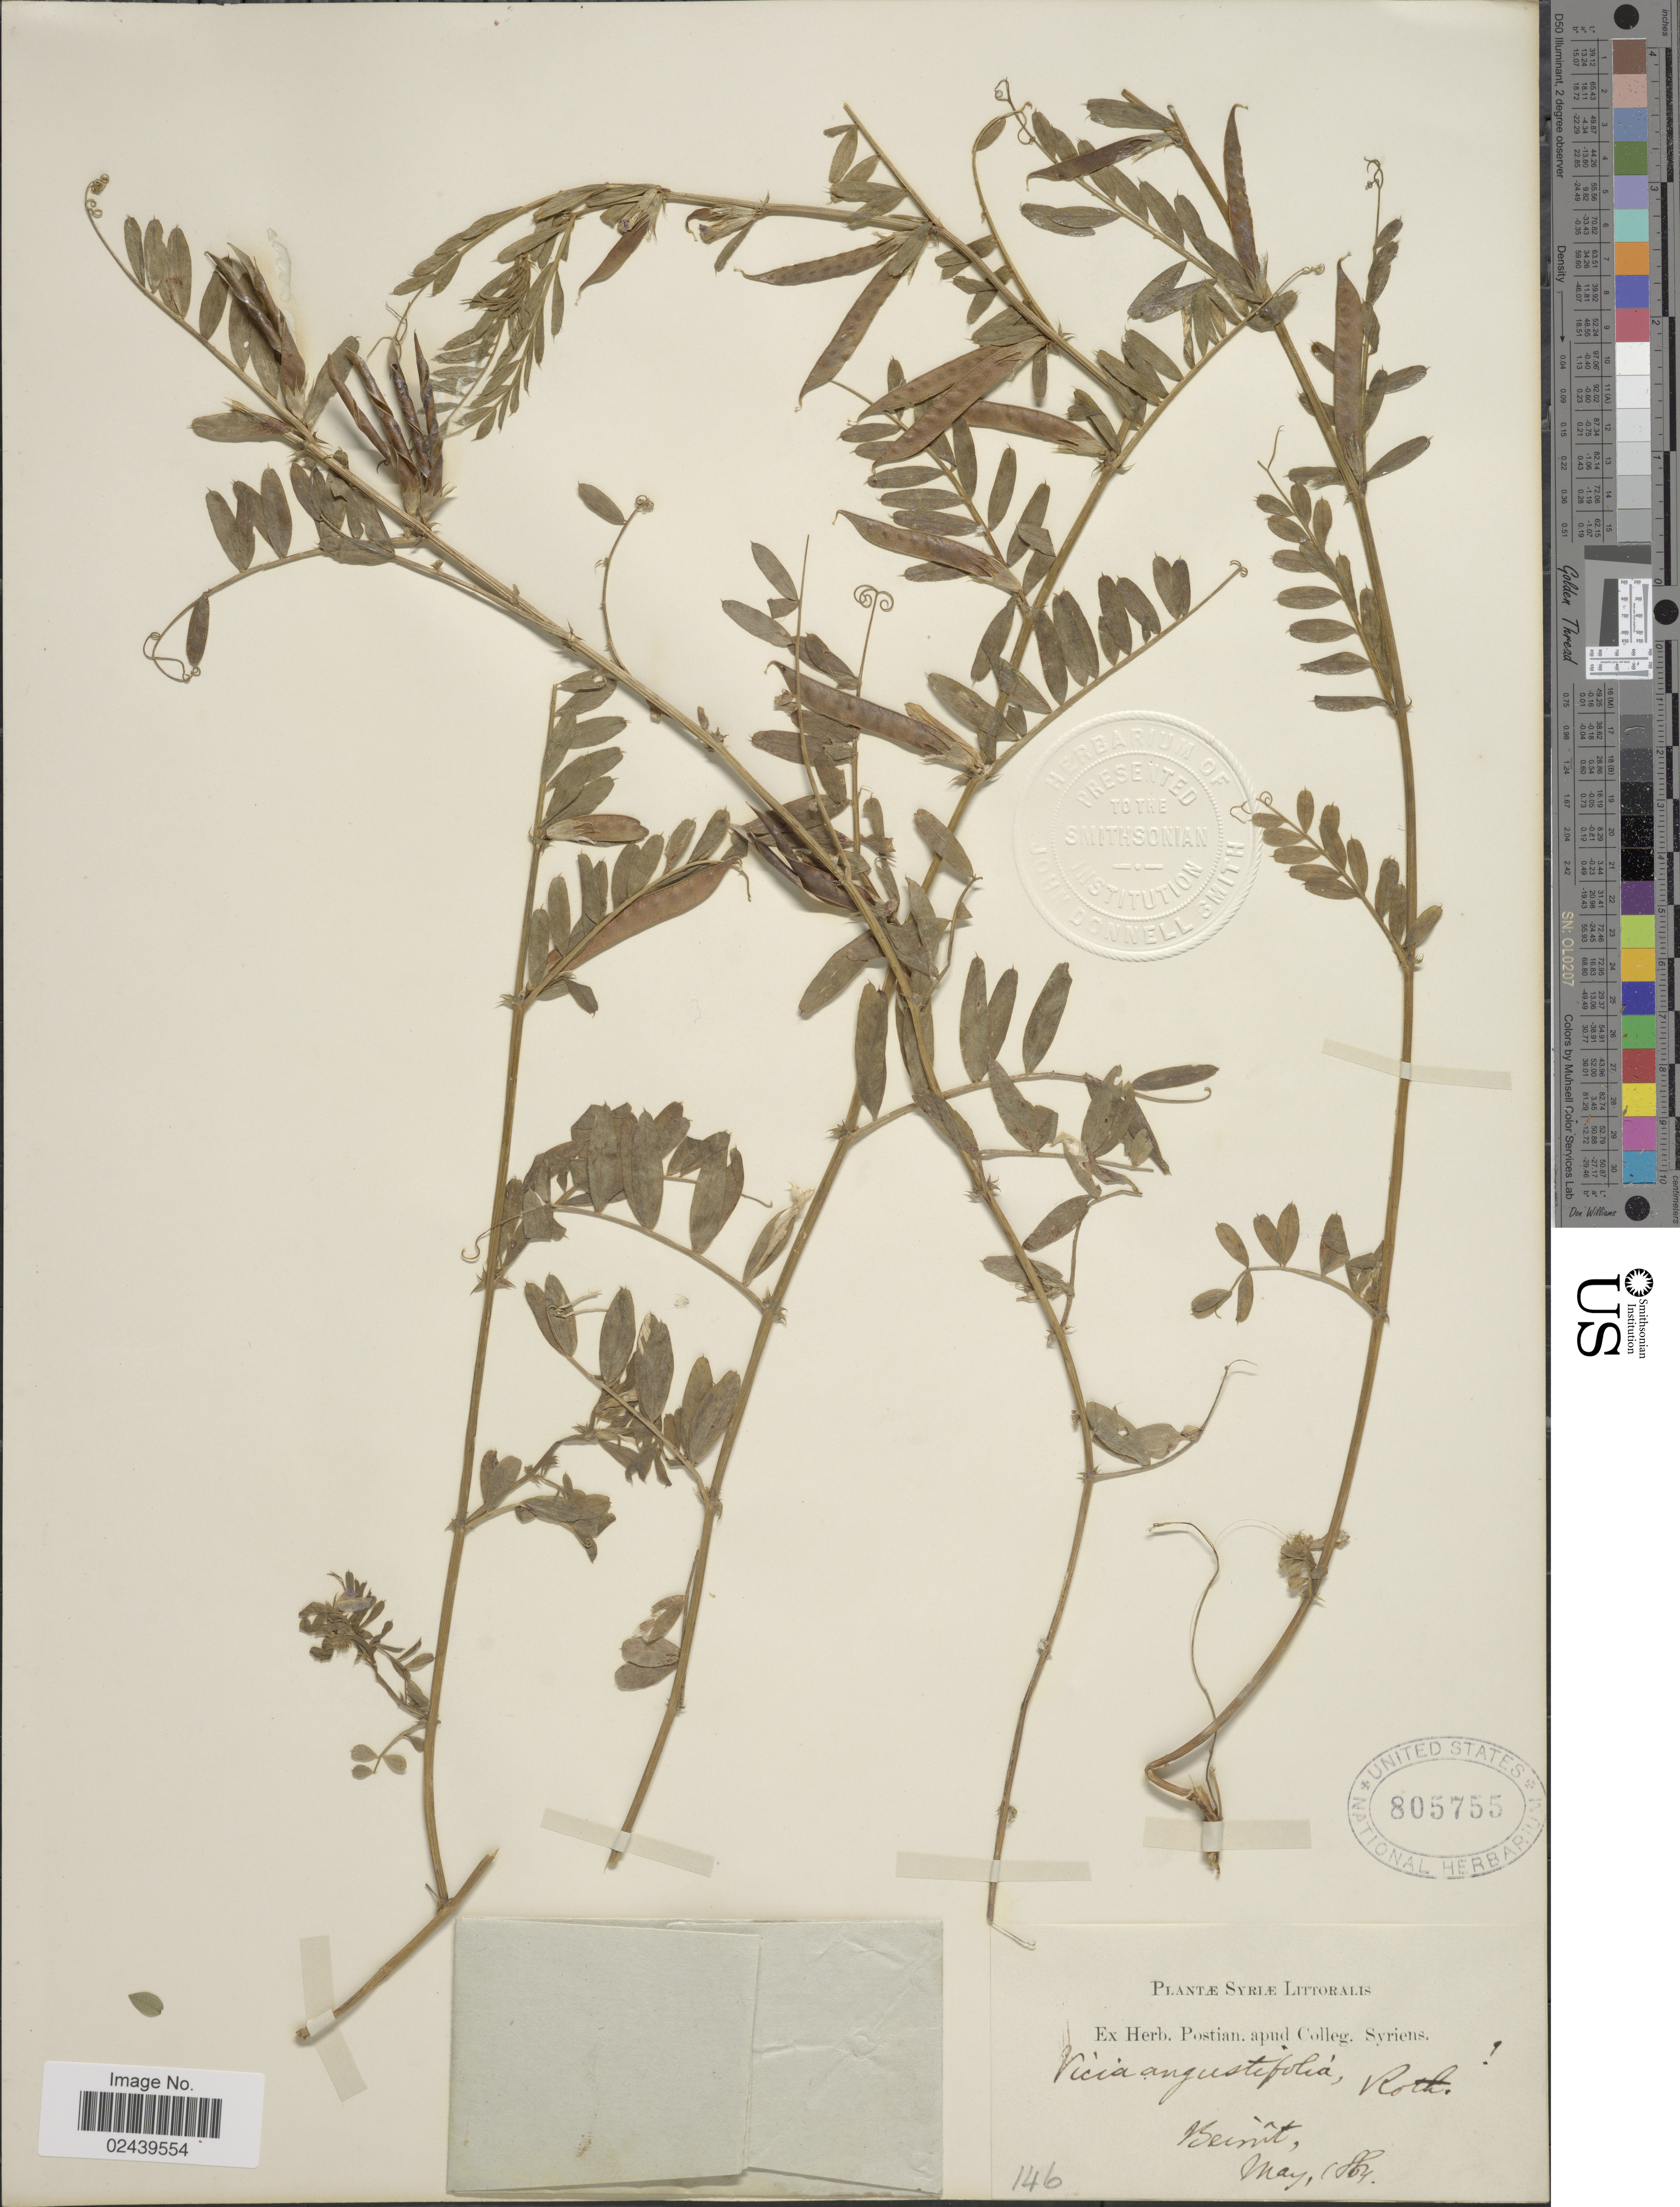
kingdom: Plantae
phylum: Tracheophyta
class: Magnoliopsida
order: Fabales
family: Fabaceae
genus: Vicia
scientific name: Vicia angustifolia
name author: L.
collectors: ex herb. Postian. apud Colleg. Syriens. Protest. USE "Fannie P. A. Shepard" (10308853) AS PRIMARY COLLECTOR INSTEAD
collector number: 146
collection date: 1884-05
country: Lebanon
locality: Syriae Littoralis. Beirut.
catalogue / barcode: US 805755